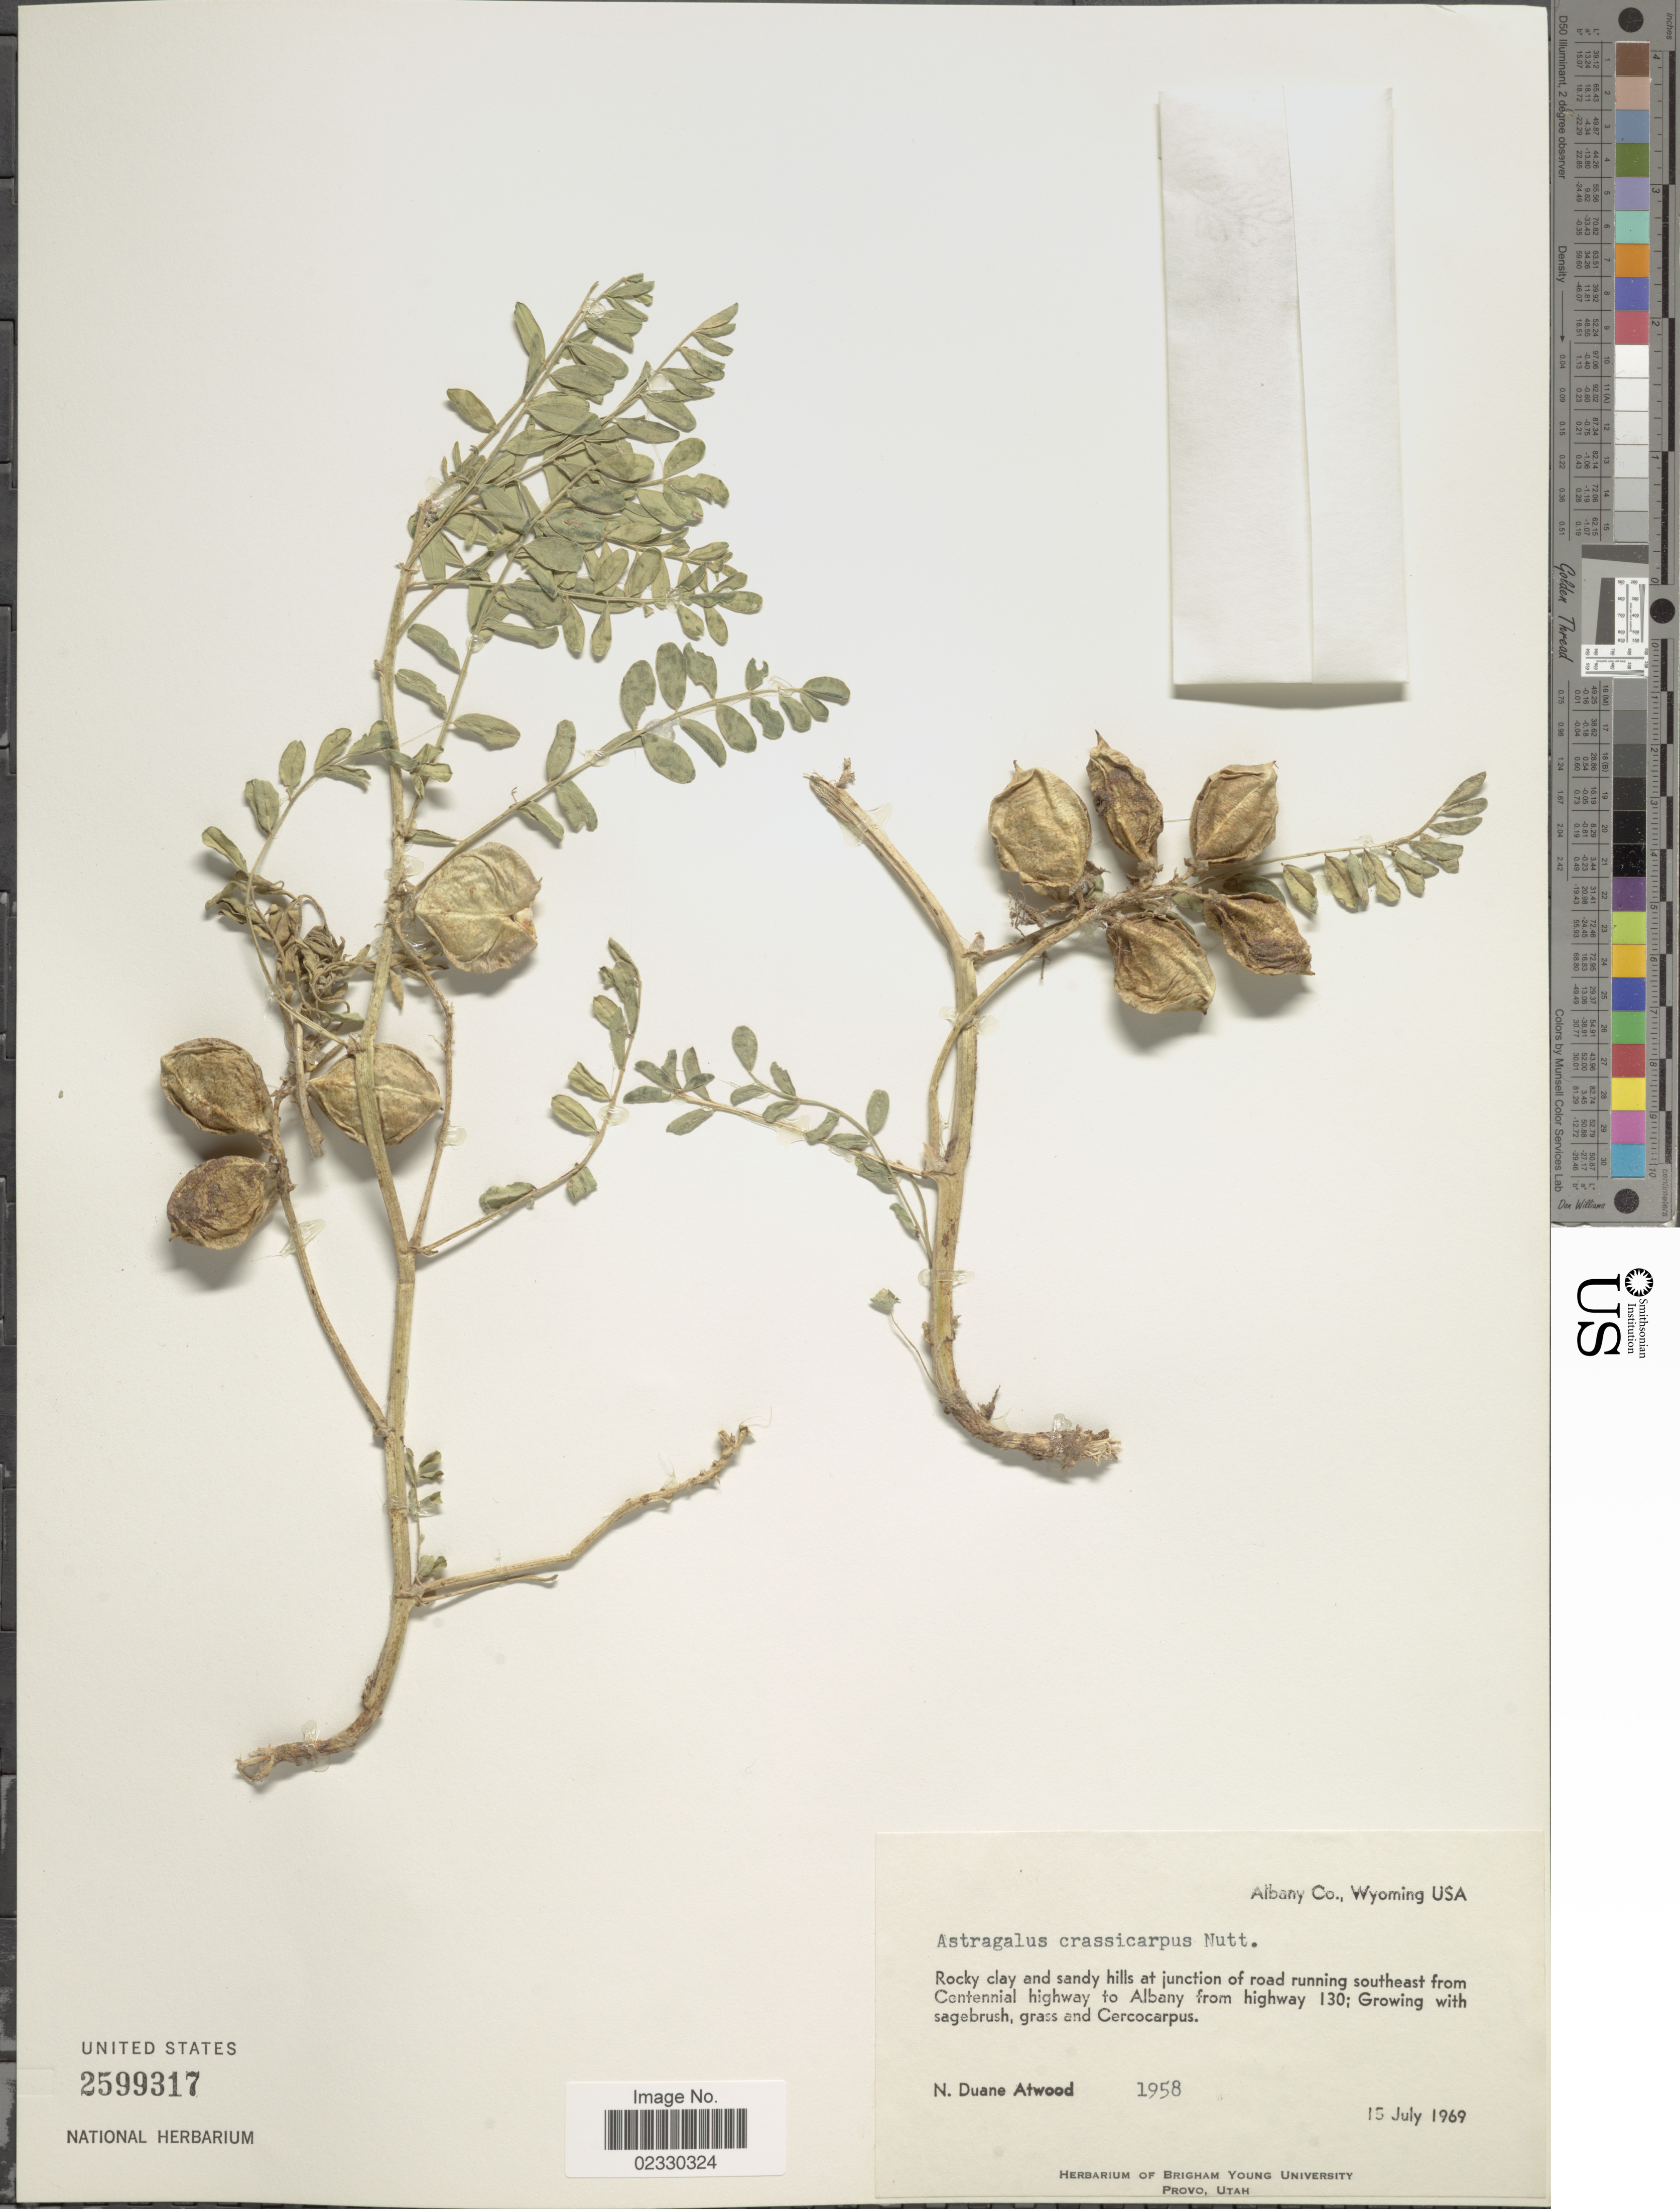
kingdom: Plantae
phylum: Tracheophyta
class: Magnoliopsida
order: Fabales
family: Fabaceae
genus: Astragalus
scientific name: Astragalus crassicarpus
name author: Nutt.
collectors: N. Atwood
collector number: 1958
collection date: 1969-07-15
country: United States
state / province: Wyoming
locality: Albany Co., rocky clay and sandy hills at junction of road running southeast from Continental highway to Albany from highway 130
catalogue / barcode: US 2599317